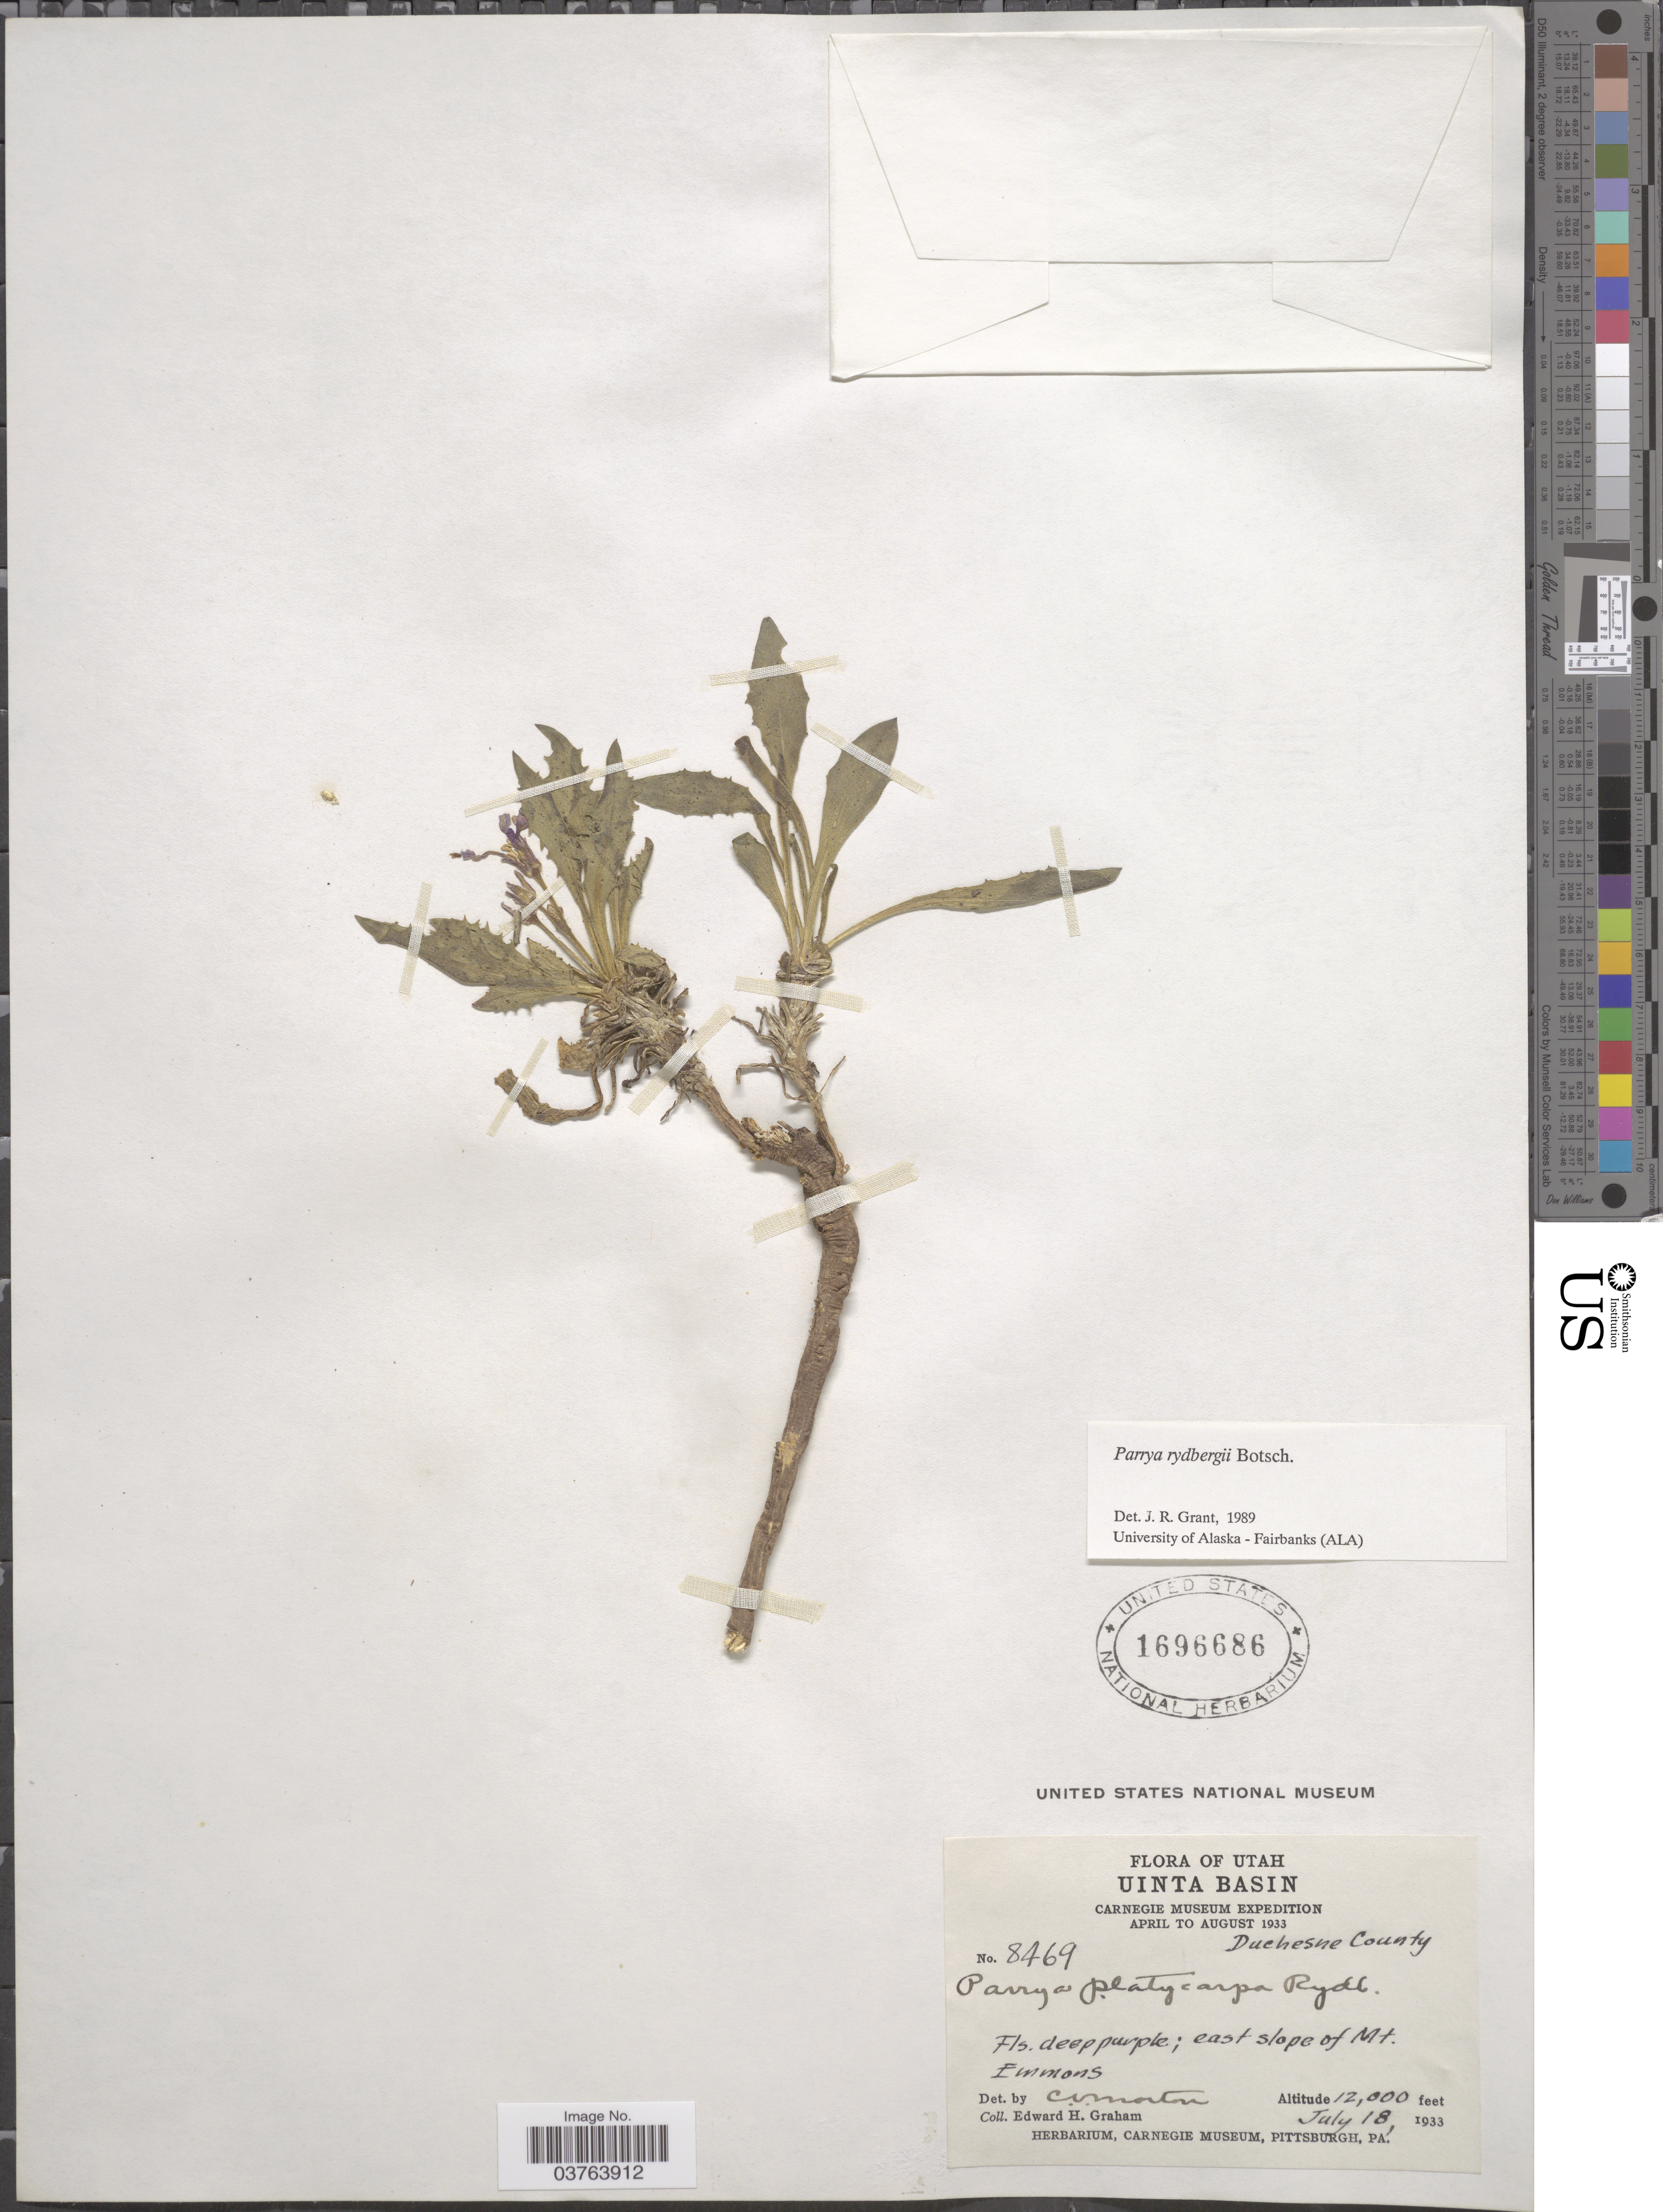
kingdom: Plantae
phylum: Tracheophyta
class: Magnoliopsida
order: Brassicales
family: Brassicaceae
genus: Parrya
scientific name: Parrya rydbergii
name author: Botsch.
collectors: E. H. Graham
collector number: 8469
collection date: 1933-07-18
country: United States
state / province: Utah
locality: Uinta Basin. Duchesne County. East slope of Mt. Emmons.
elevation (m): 3658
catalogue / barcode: US 1696686